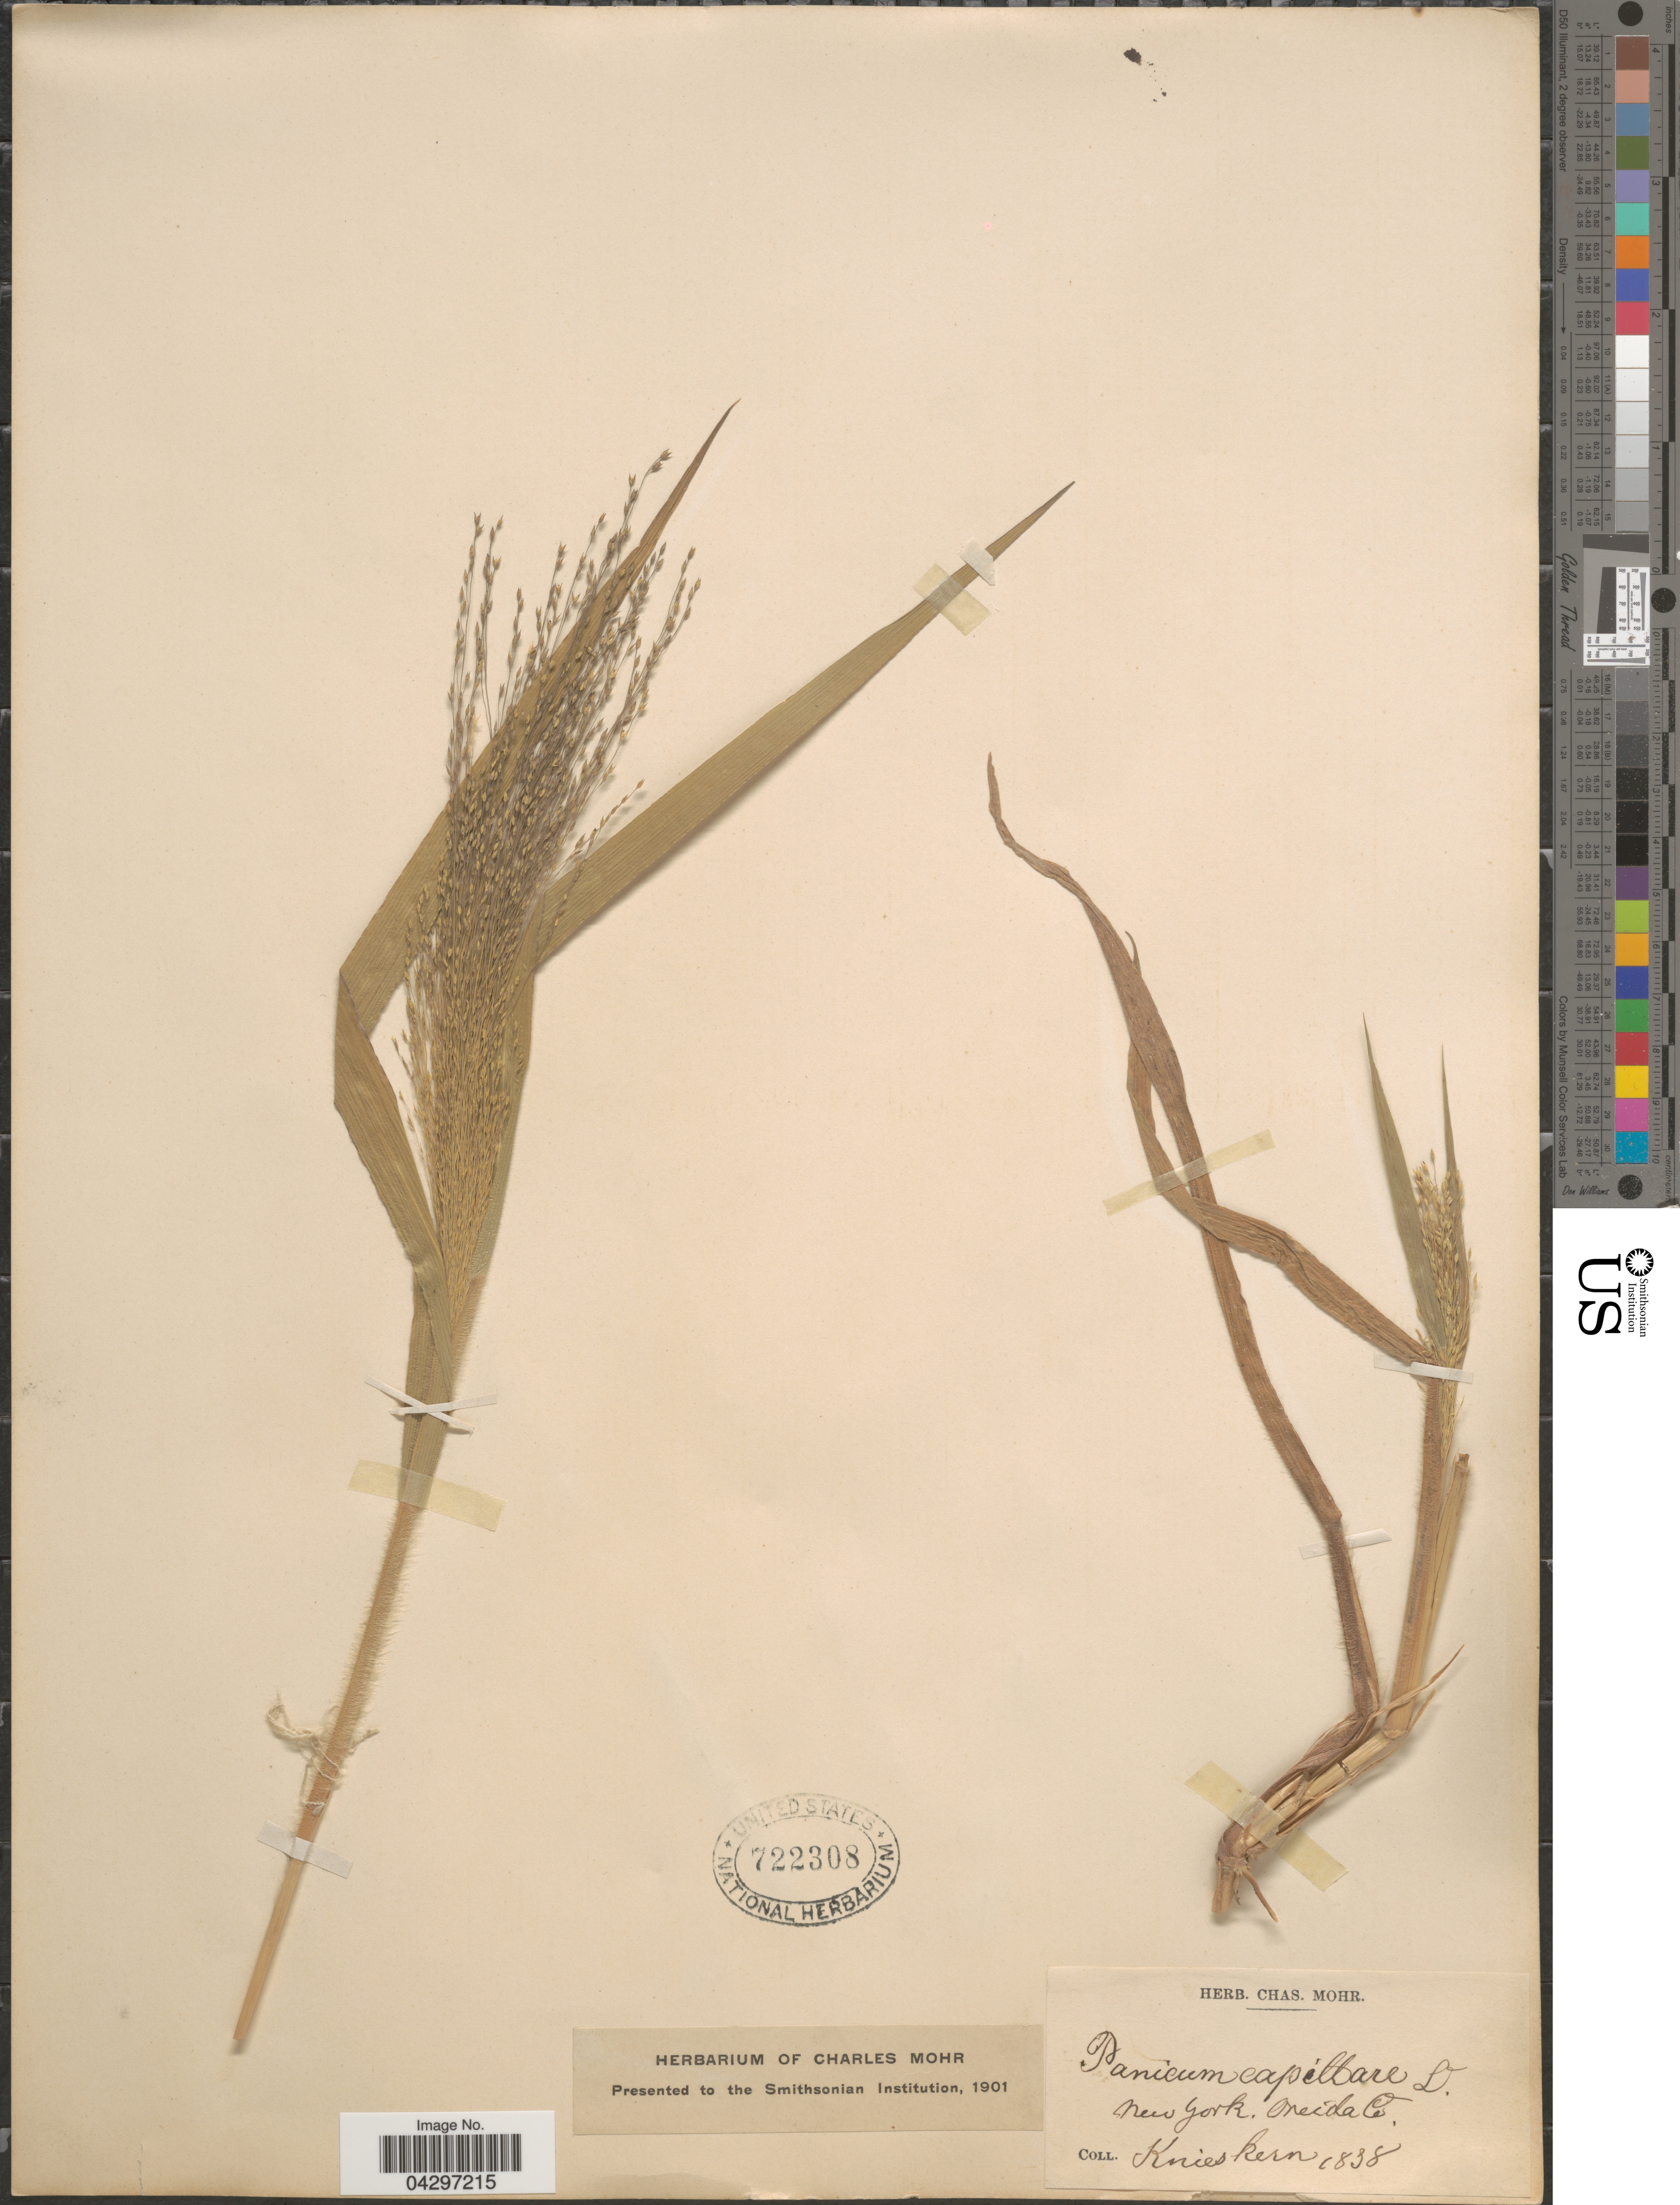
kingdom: Plantae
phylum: Tracheophyta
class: Liliopsida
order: Poales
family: Poaceae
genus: Panicum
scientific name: Panicum capillare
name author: L.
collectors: Knieskern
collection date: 1838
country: United States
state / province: New York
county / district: Oneida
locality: Oneida Co.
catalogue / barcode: US 722308